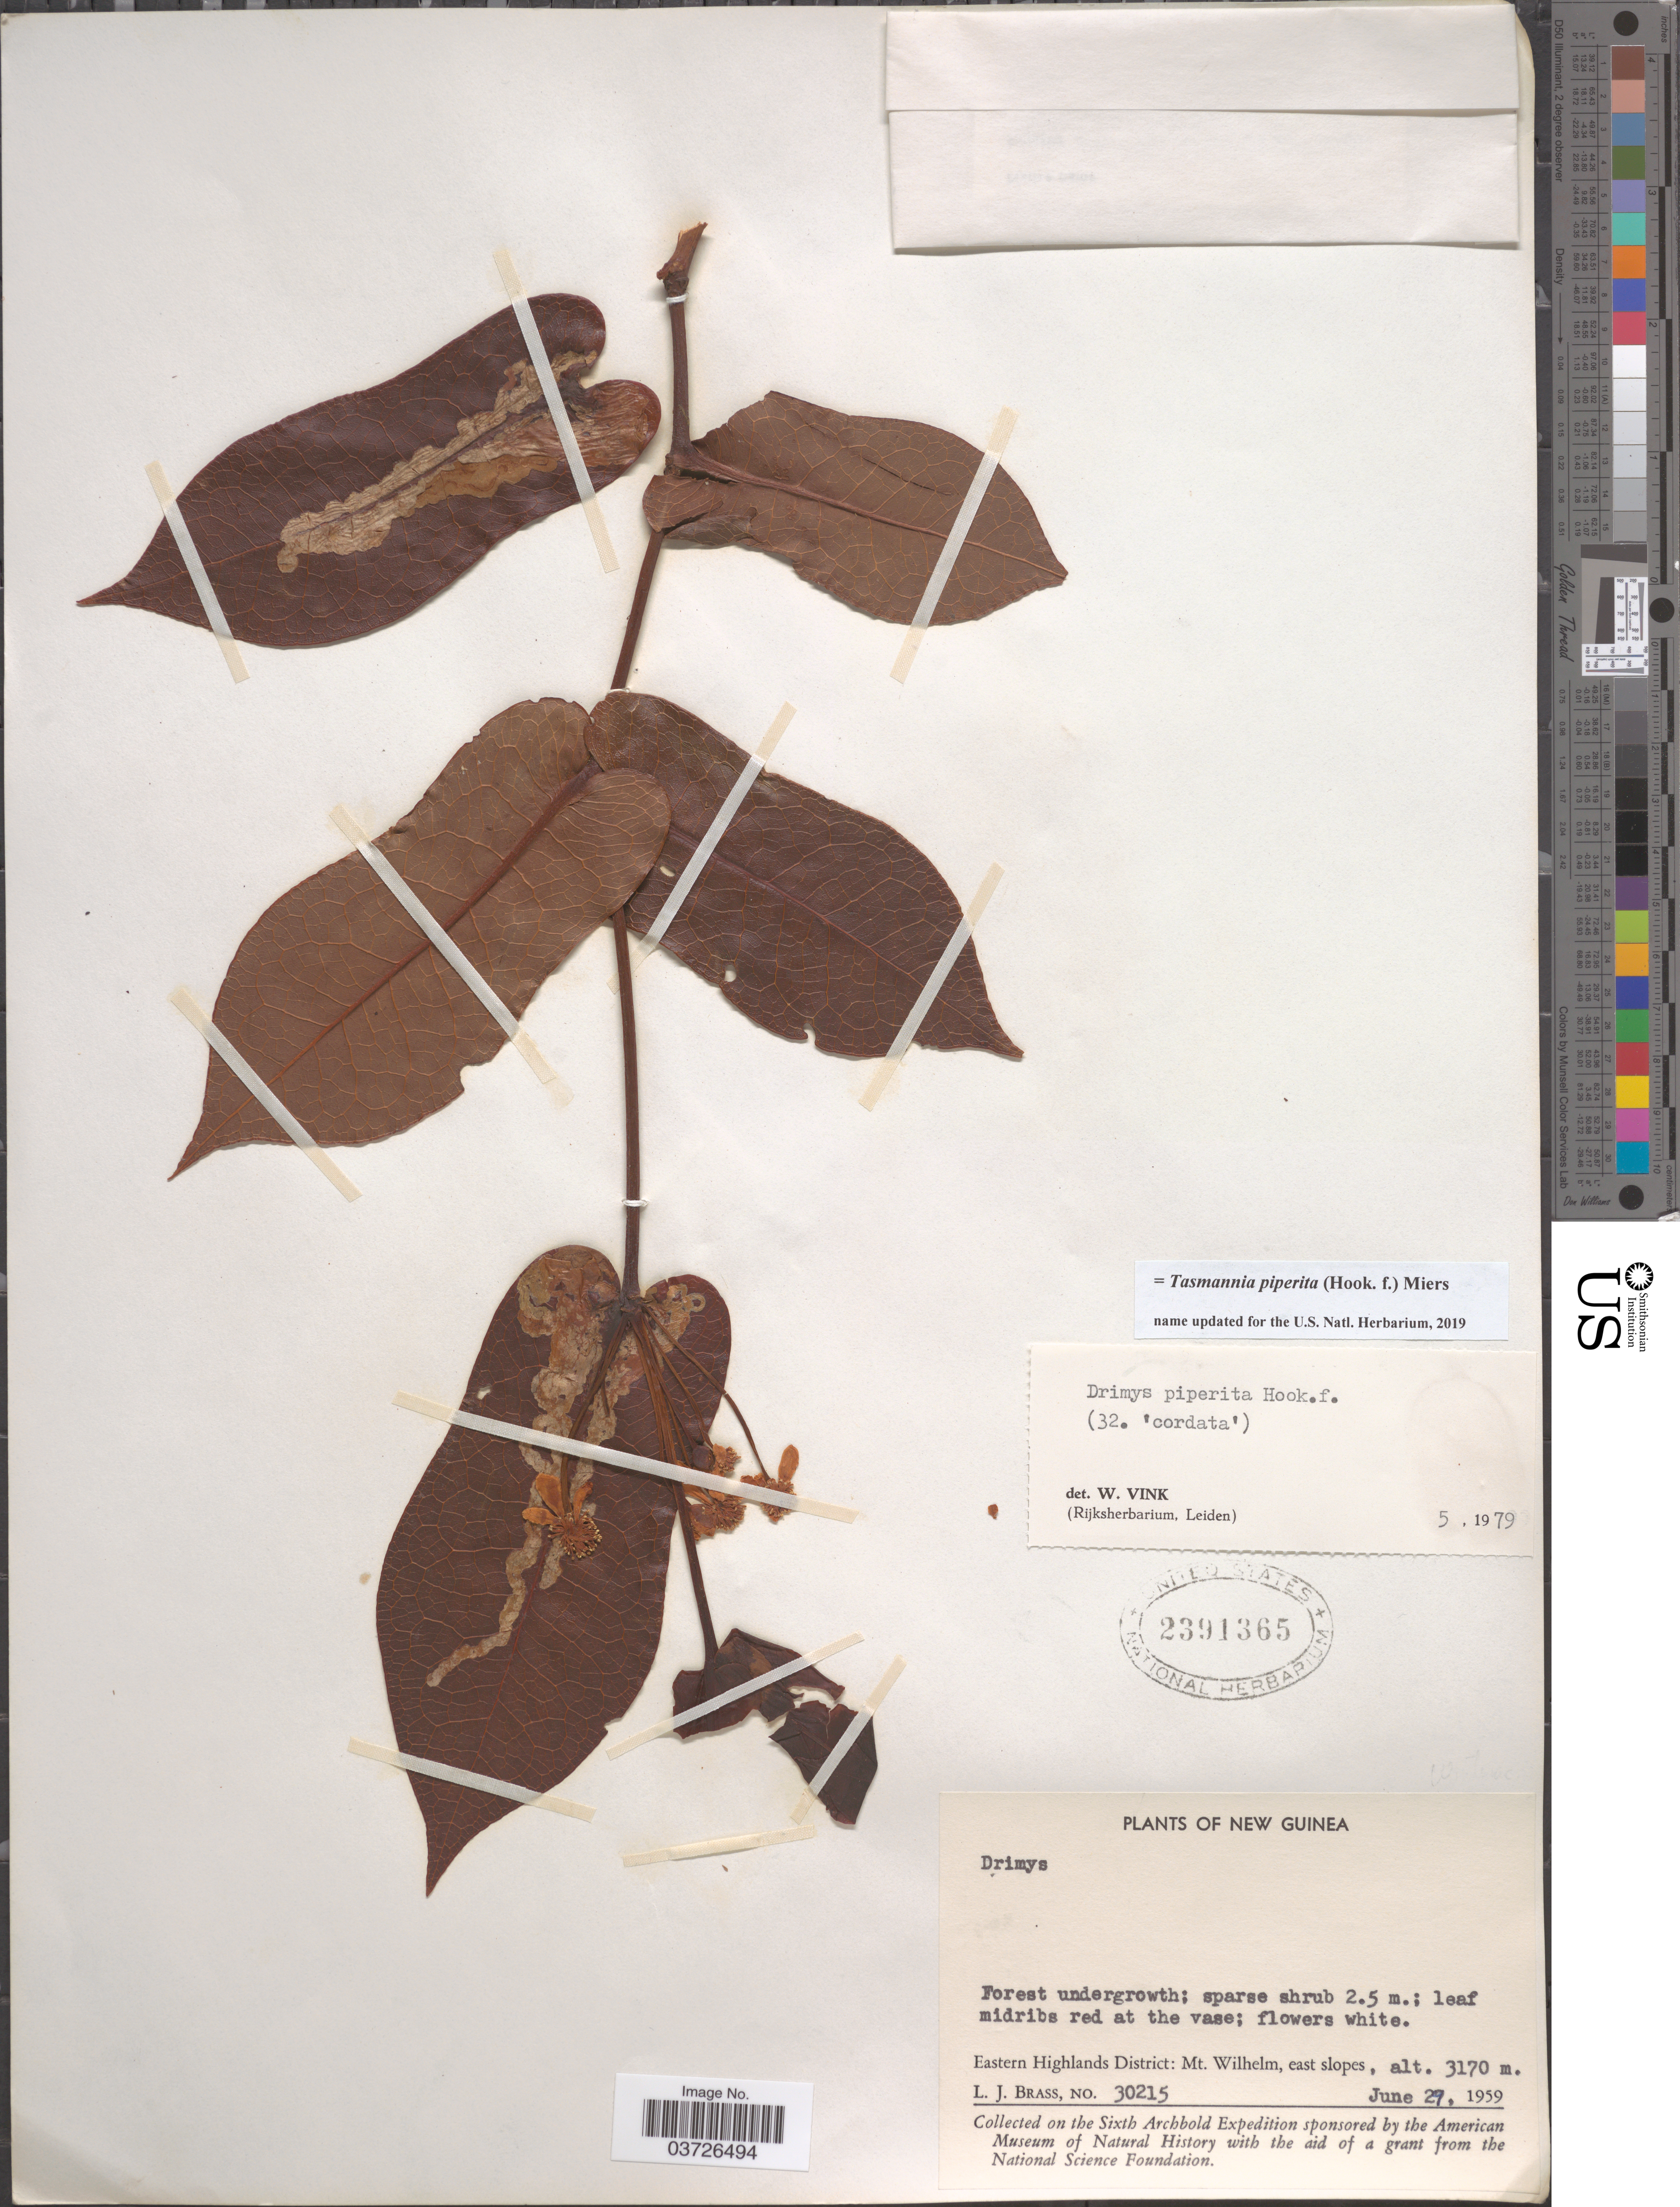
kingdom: Plantae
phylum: Tracheophyta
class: Magnoliopsida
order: Canellales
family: Winteraceae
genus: Tasmannia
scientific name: Tasmannia piperita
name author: (Hook. f.) Miers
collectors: L. J. Brass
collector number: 30215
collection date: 1959-06-27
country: Papua New Guinea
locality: New Guinea. Eastern Highlands District: Mt. Wilhelm, east slopes.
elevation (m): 3170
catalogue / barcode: US 2391365